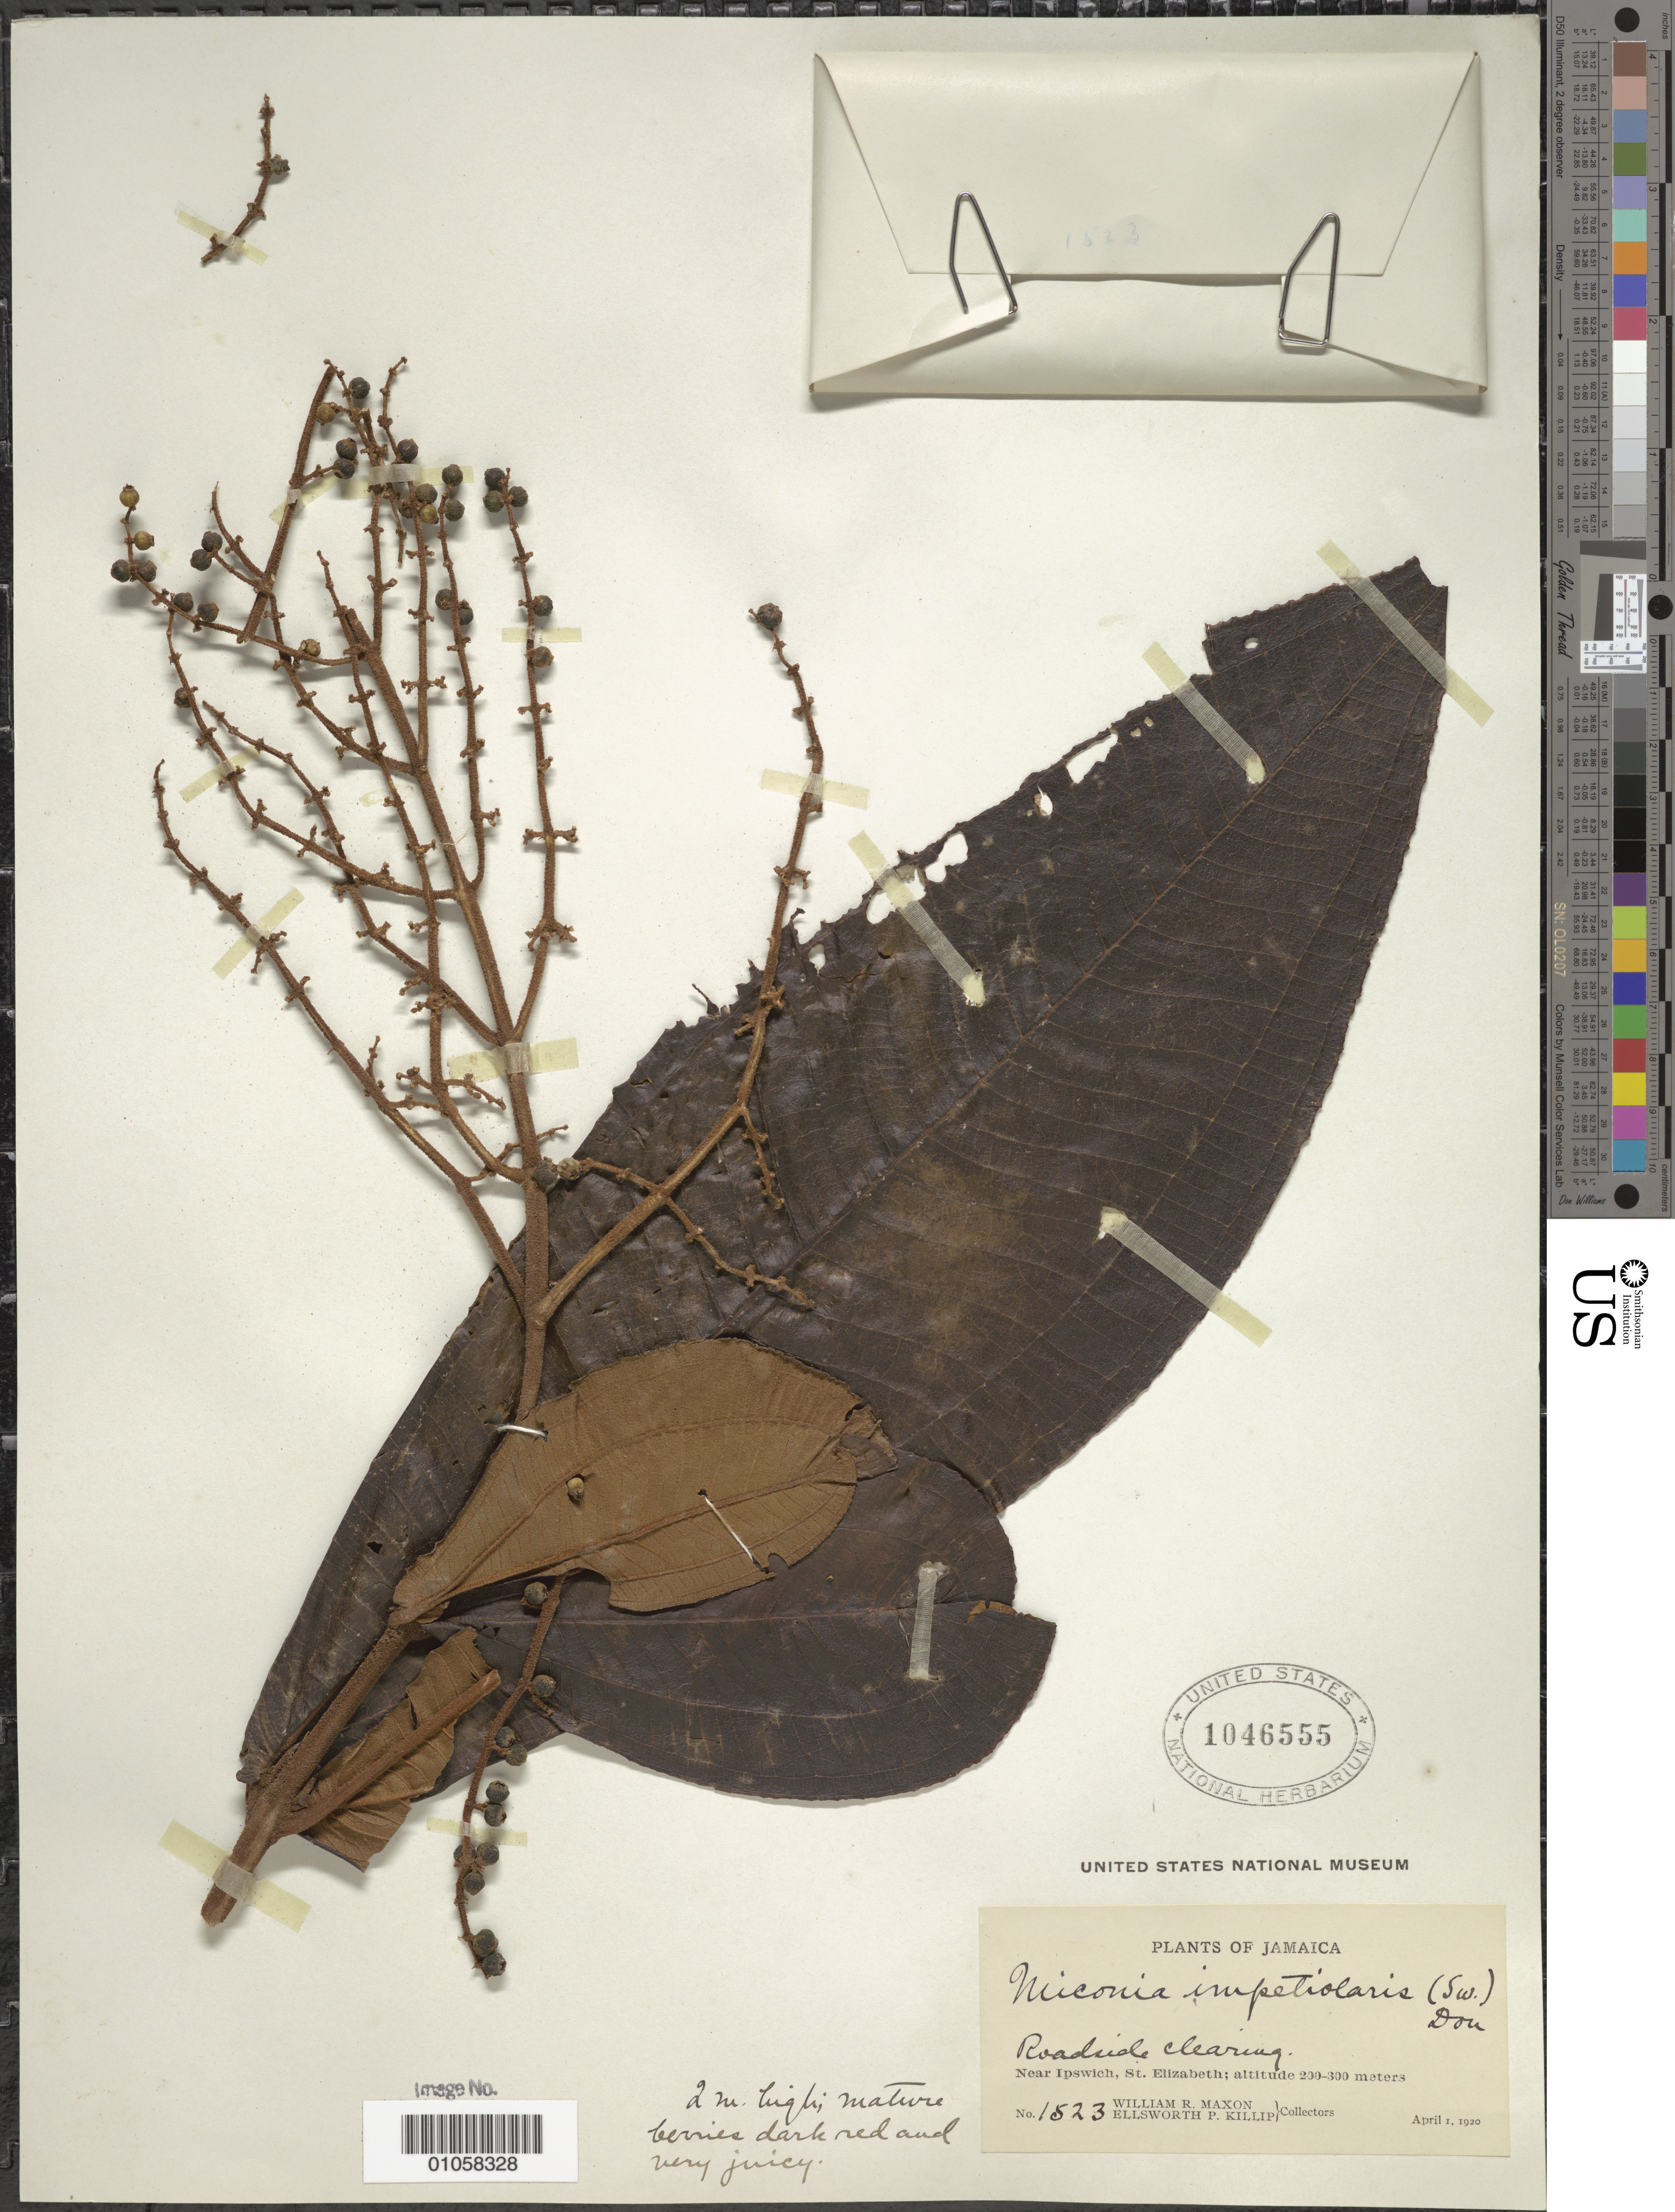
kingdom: Plantae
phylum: Tracheophyta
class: Magnoliopsida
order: Myrtales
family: Melastomataceae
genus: Miconia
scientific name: Miconia impetiolaris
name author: (Sw.) D. Don ex DC.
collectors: W. R. Maxon & E. P. Killip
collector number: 1523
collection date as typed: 01 Apr 1920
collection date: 1920-04-01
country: Jamaica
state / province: Saint Elizabeth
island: Jamaica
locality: Near Ipswich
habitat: Roadside clearing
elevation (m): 200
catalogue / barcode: US 1046555